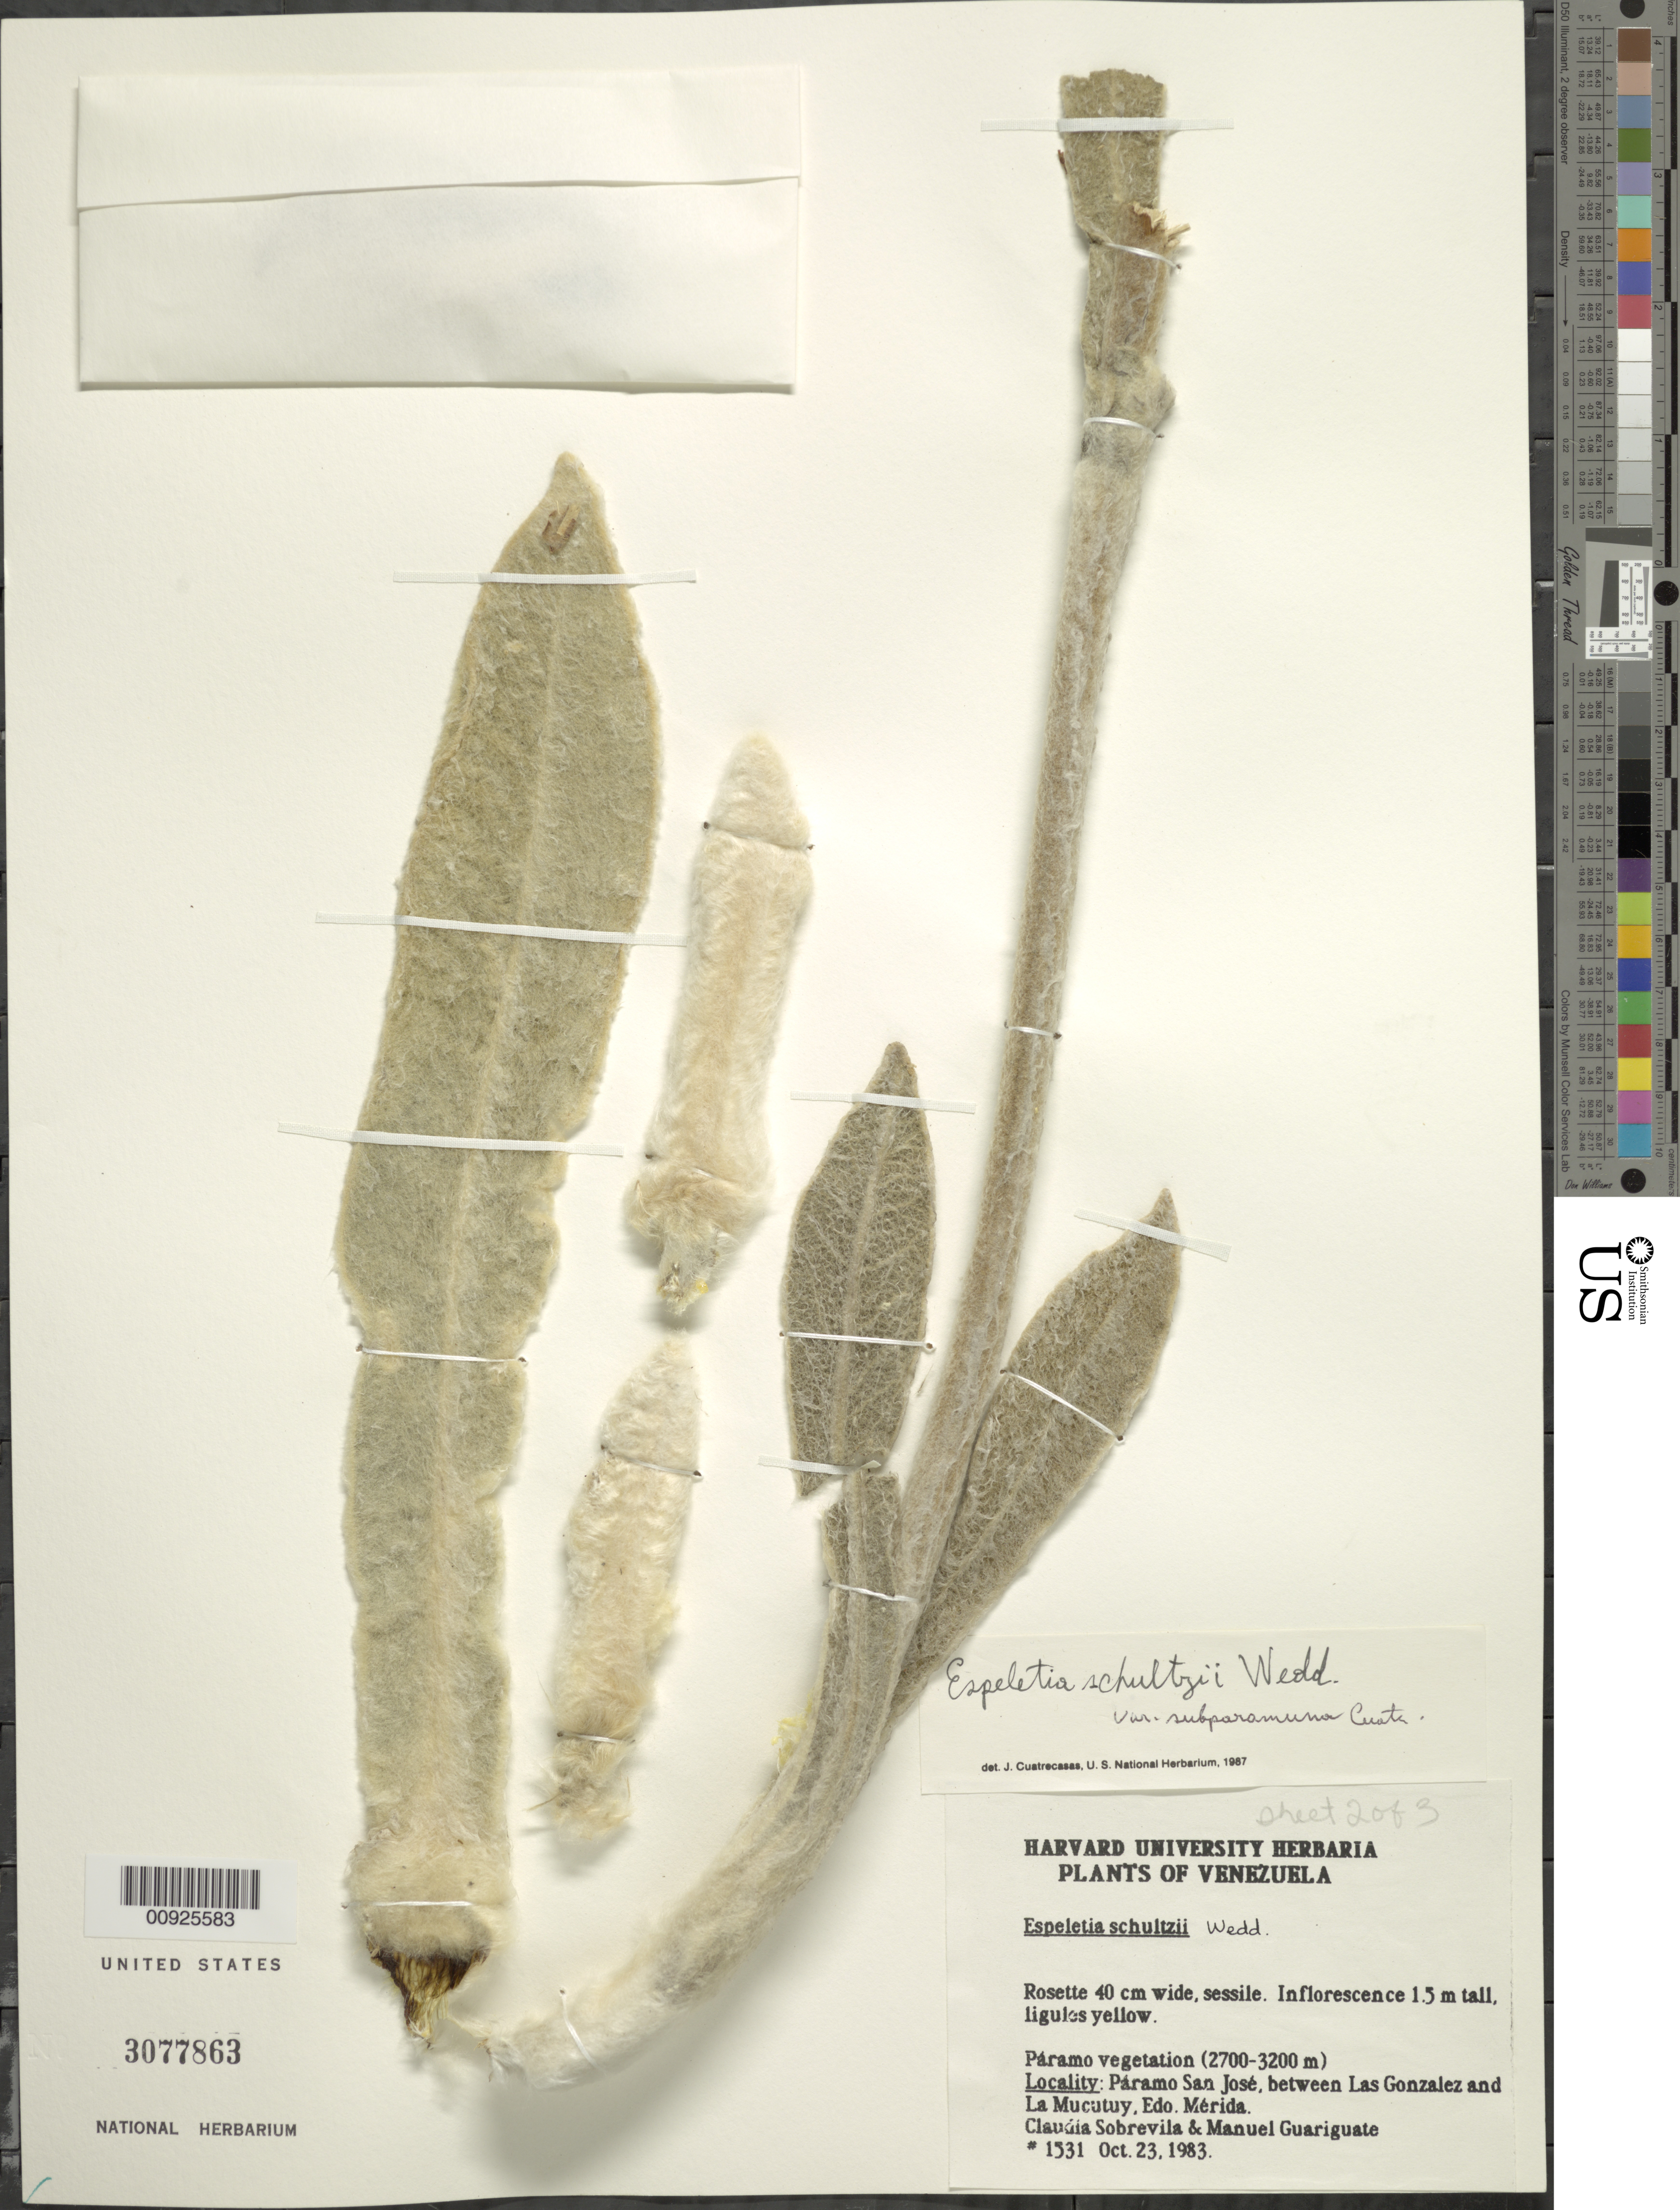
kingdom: Plantae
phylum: Tracheophyta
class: Magnoliopsida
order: Asterales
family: Asteraceae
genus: Espeletia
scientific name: Espeletia schultzii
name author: Wedd.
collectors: C. Sobrevila & M. Guariguata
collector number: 1531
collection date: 1983-10-23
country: Venezuela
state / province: Mérida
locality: P. de San José. Páramo de San José, between Las Gonzáles and La Mucutuy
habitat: Páramo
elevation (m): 2700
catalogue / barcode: US 3077863